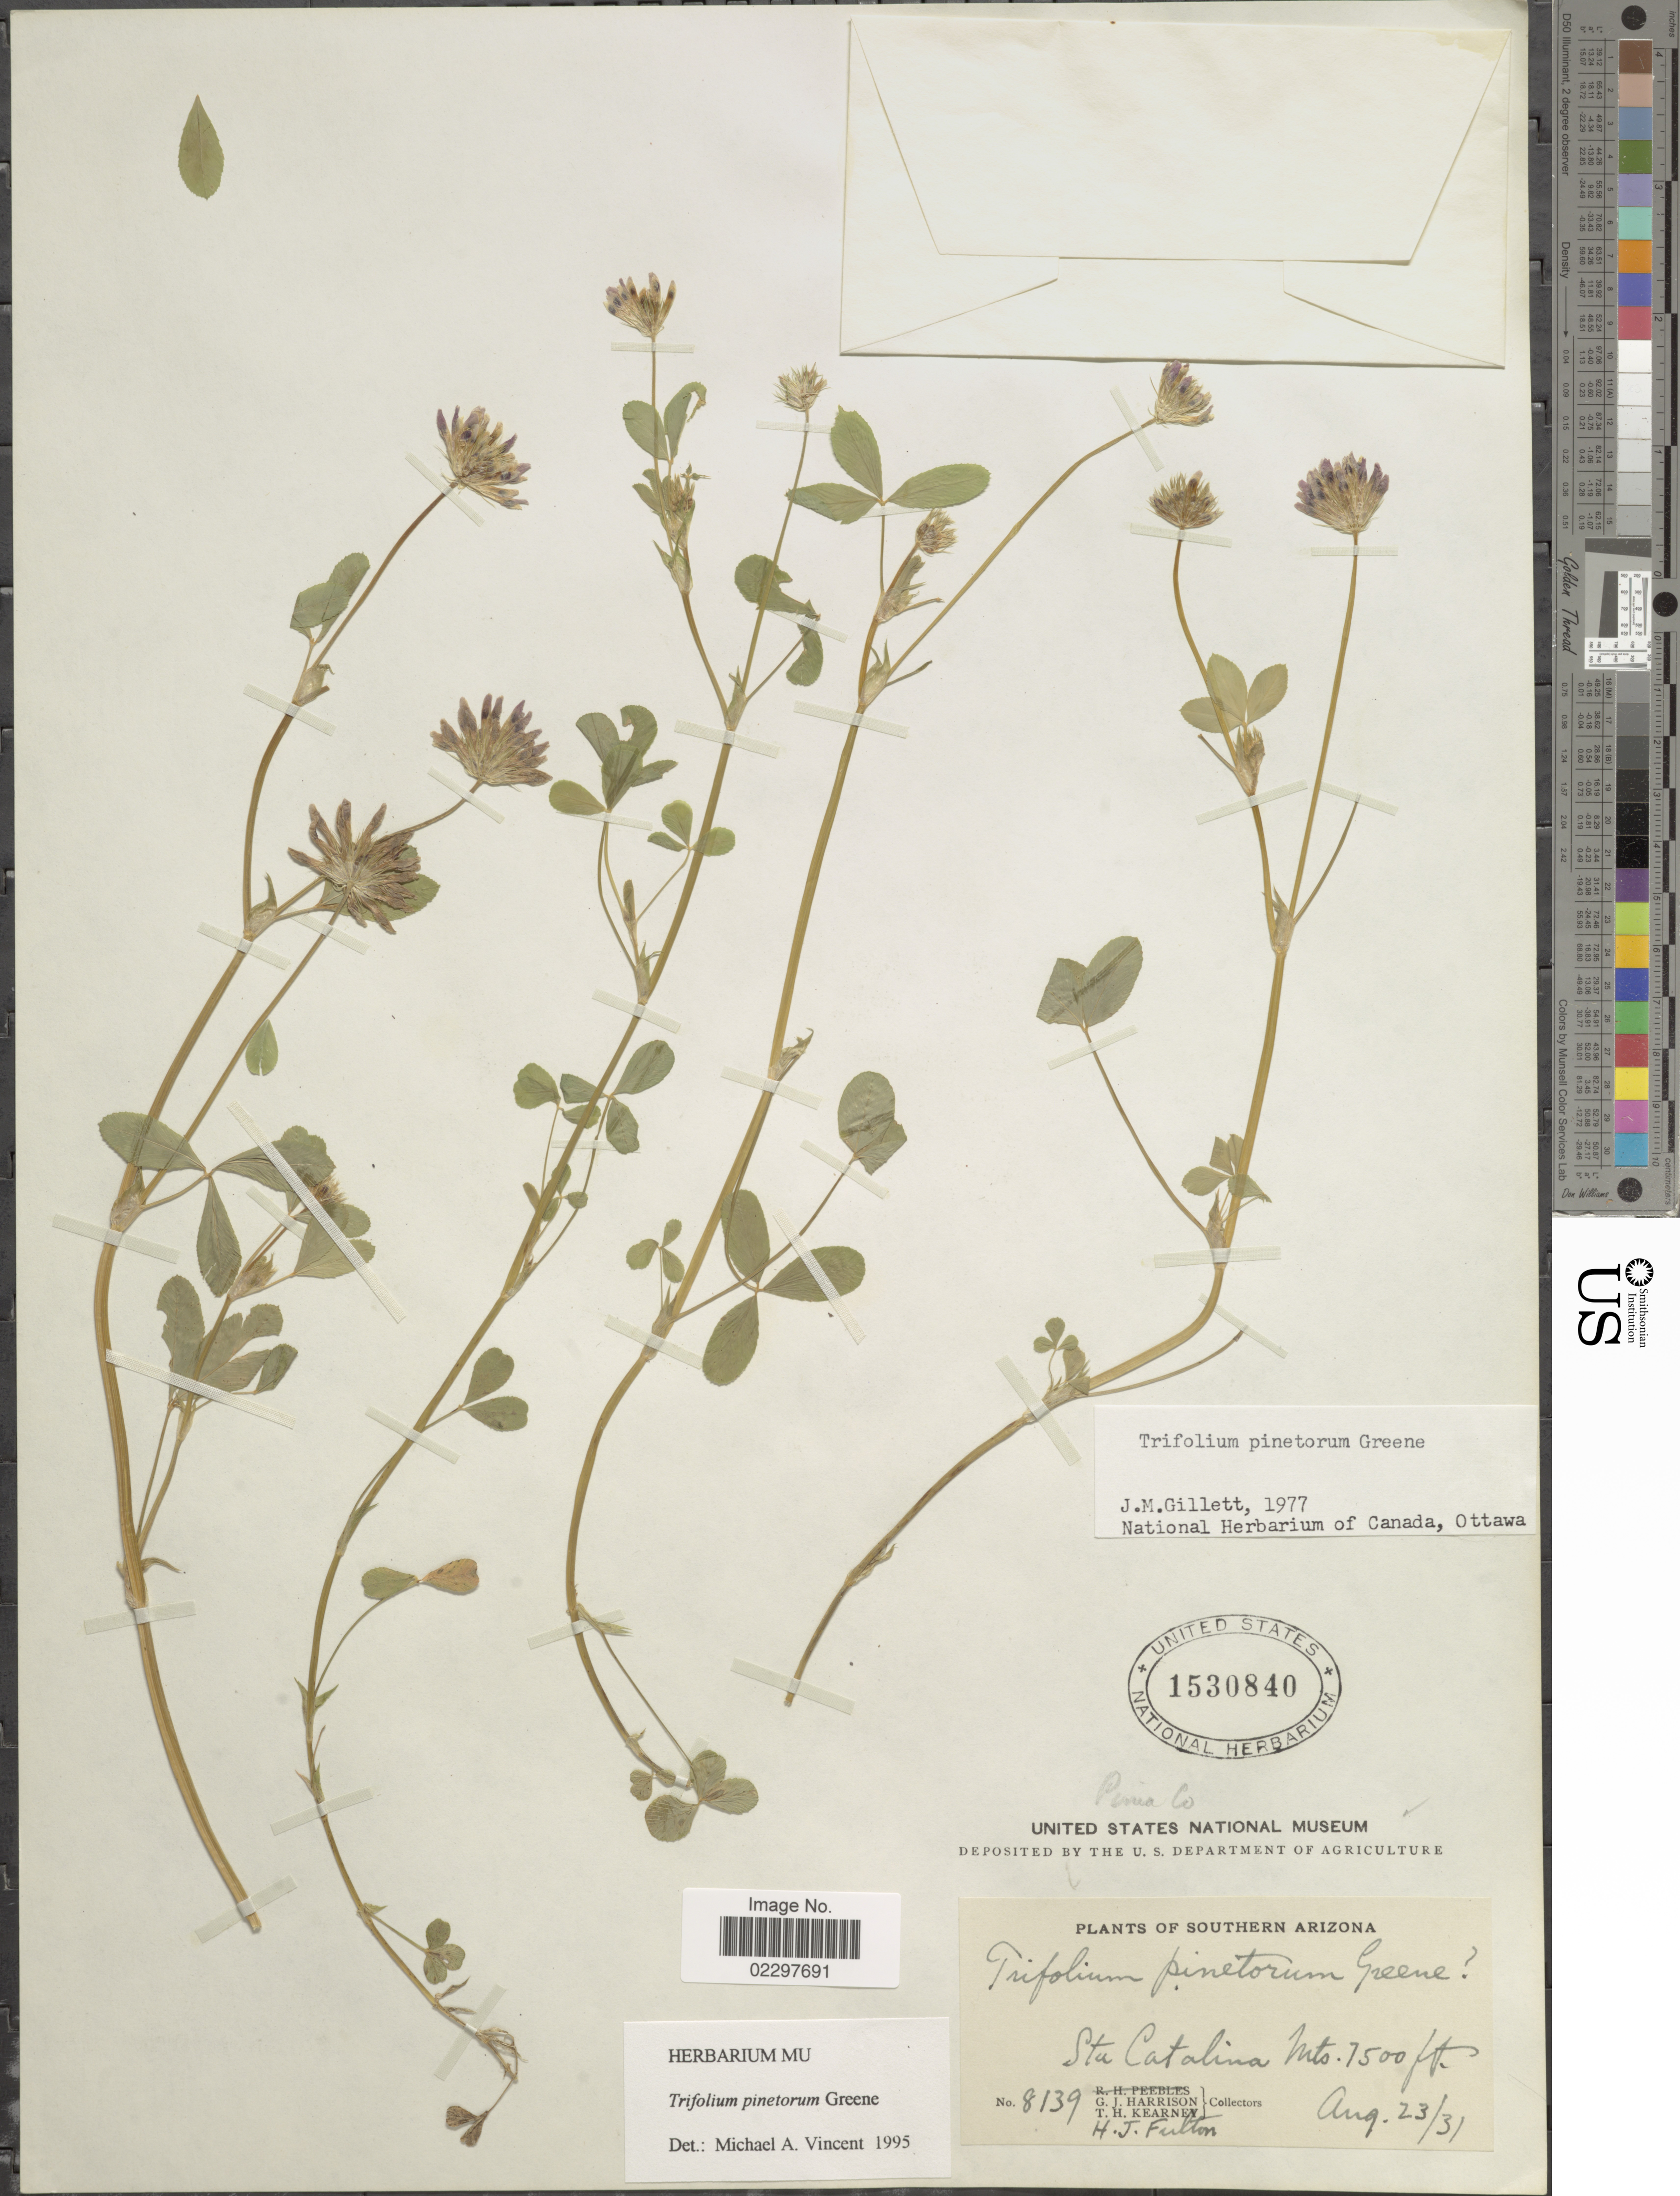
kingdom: Plantae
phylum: Tracheophyta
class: Magnoliopsida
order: Fabales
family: Fabaceae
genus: Trifolium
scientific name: Trifolium pinetorum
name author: Greene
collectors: G. J. Harrison, T. H. Kearney & H. Fulton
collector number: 8139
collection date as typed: Transcribed d/m/y: 23/8/31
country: United States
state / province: Arizona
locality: Southern Arizona, Sta Catalina Mts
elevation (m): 2286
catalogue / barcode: US 1530840